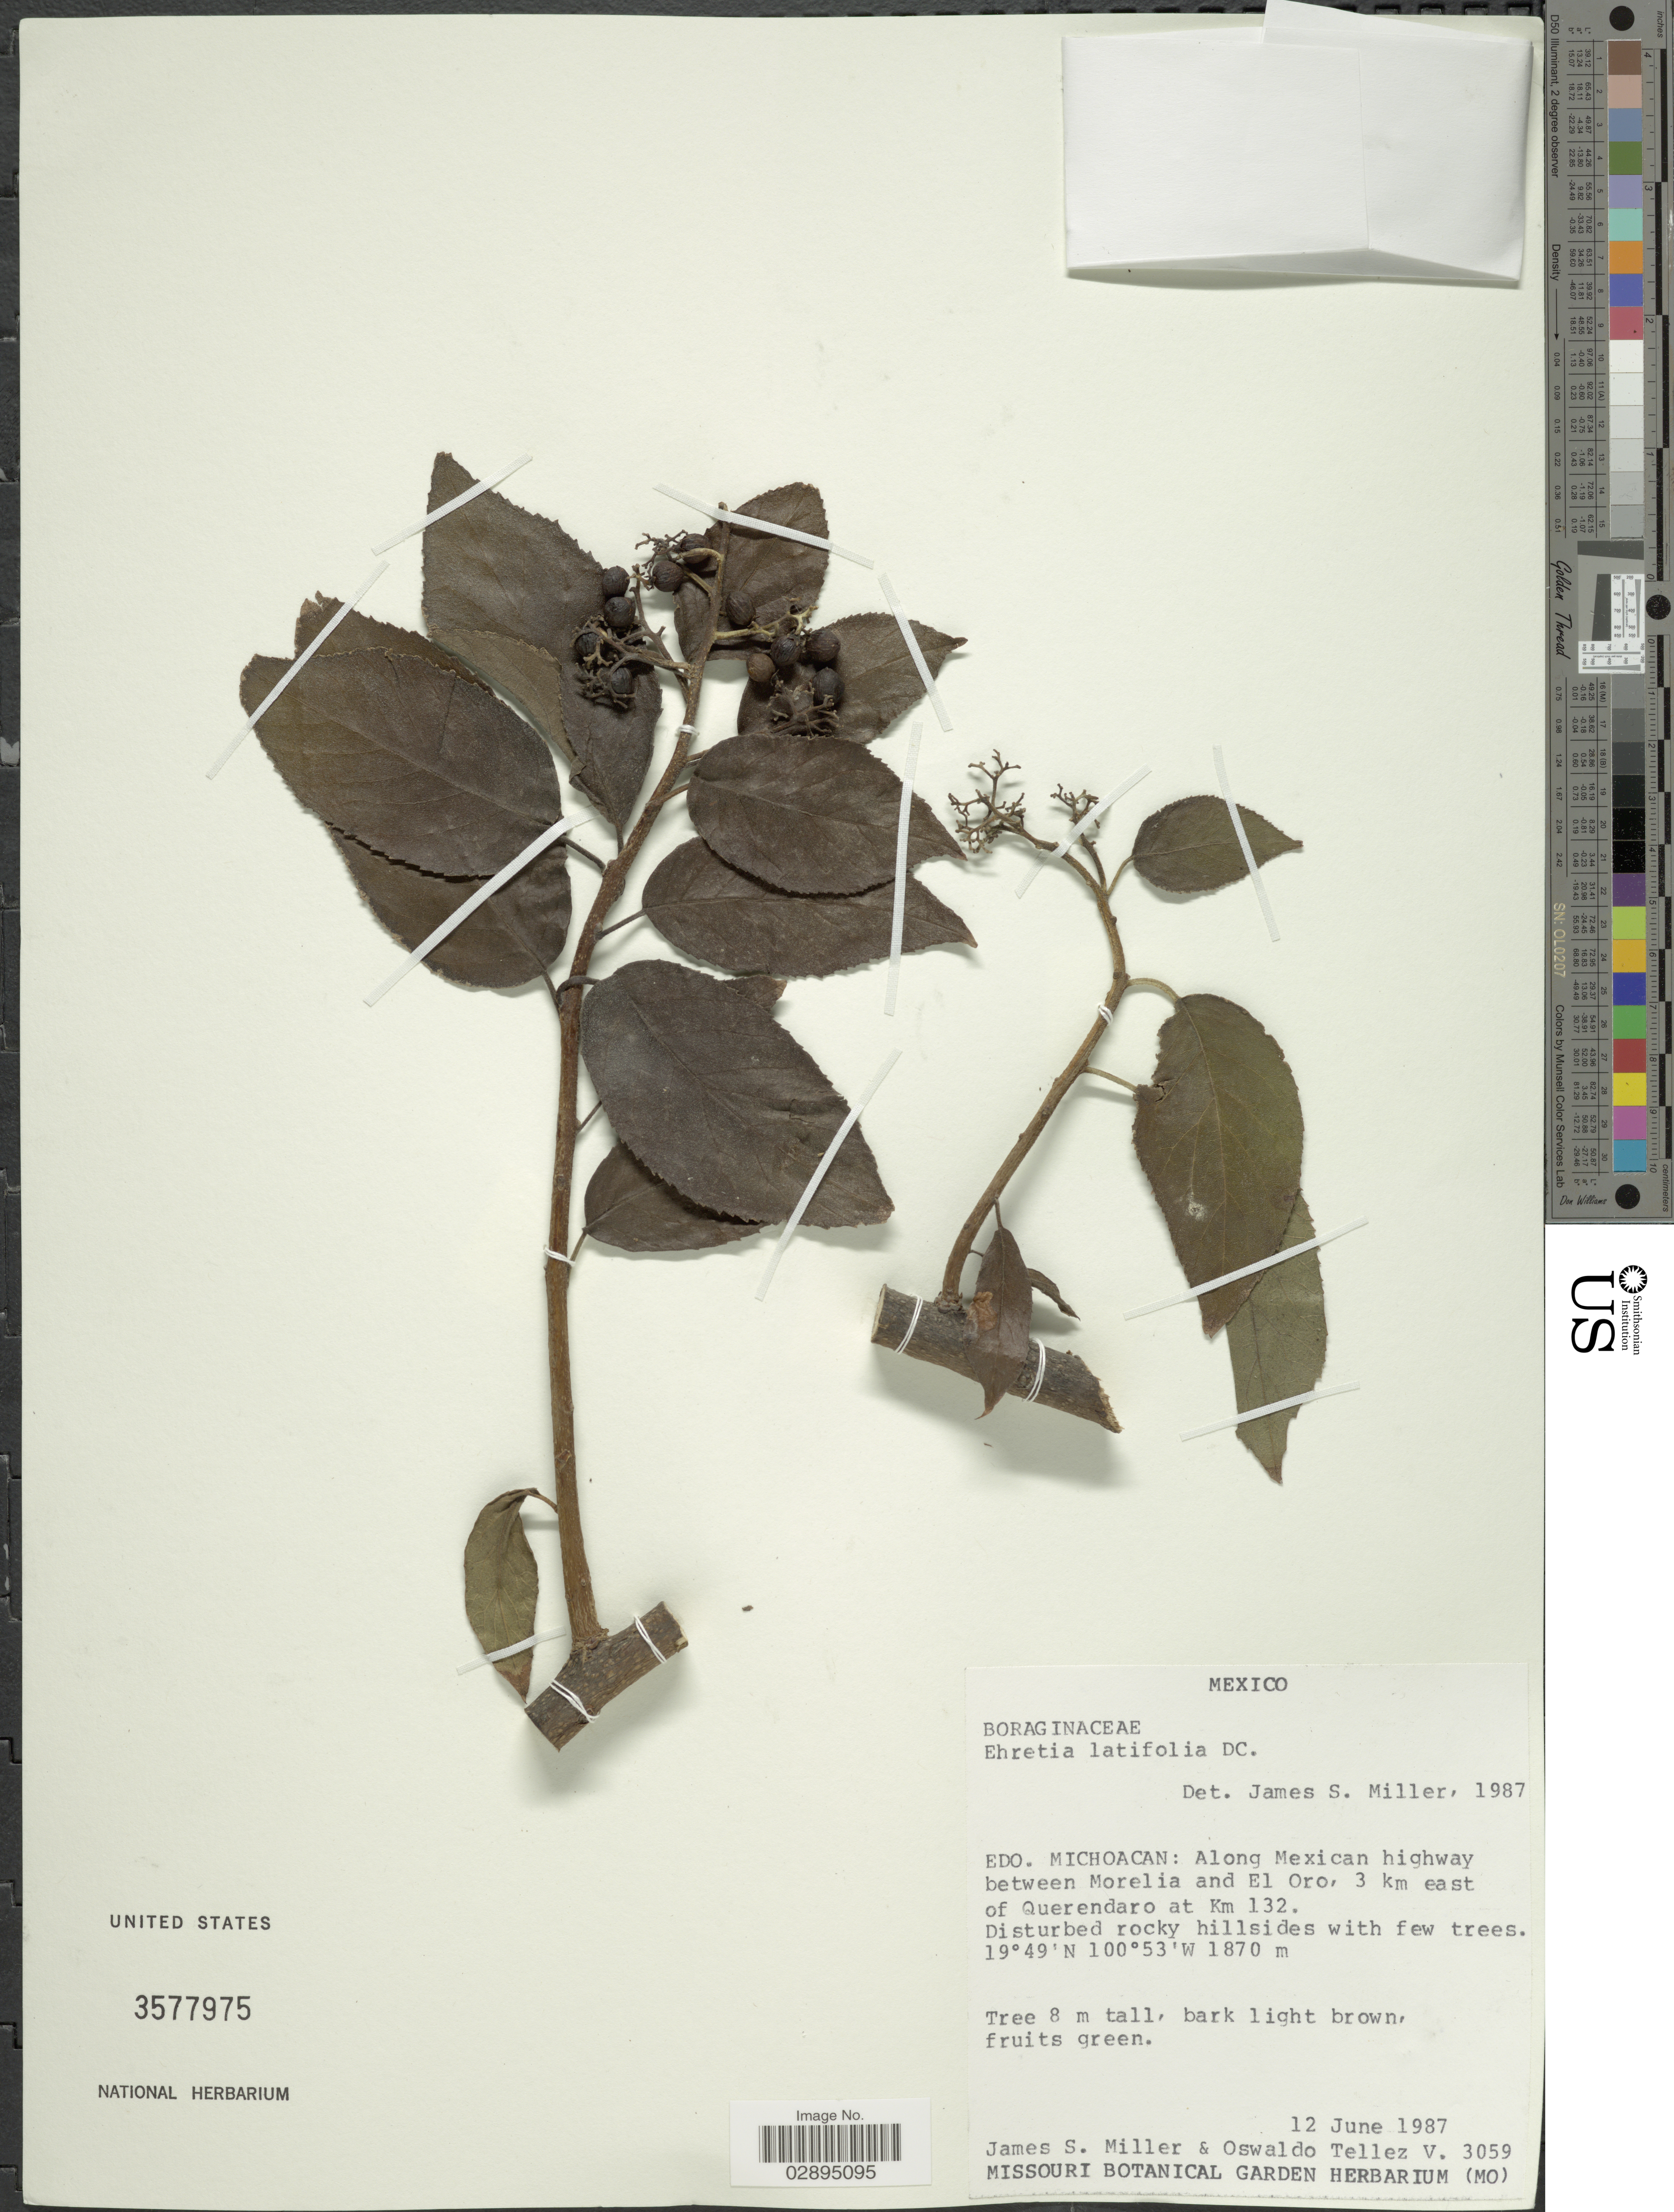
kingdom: Plantae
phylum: Tracheophyta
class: Magnoliopsida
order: Boraginales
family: Ehretiaceae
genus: Ehretia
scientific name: Ehretia latifolia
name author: DC.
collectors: J. S. Miller & O. Téllez V.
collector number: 3059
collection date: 1987-06-12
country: Mexico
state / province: Michoacán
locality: Edo. Michoacan: Along Mexican highway between Morelia and El Oro, 3 km east of Querendaro at Km 132.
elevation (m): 1870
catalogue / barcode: US 3577975